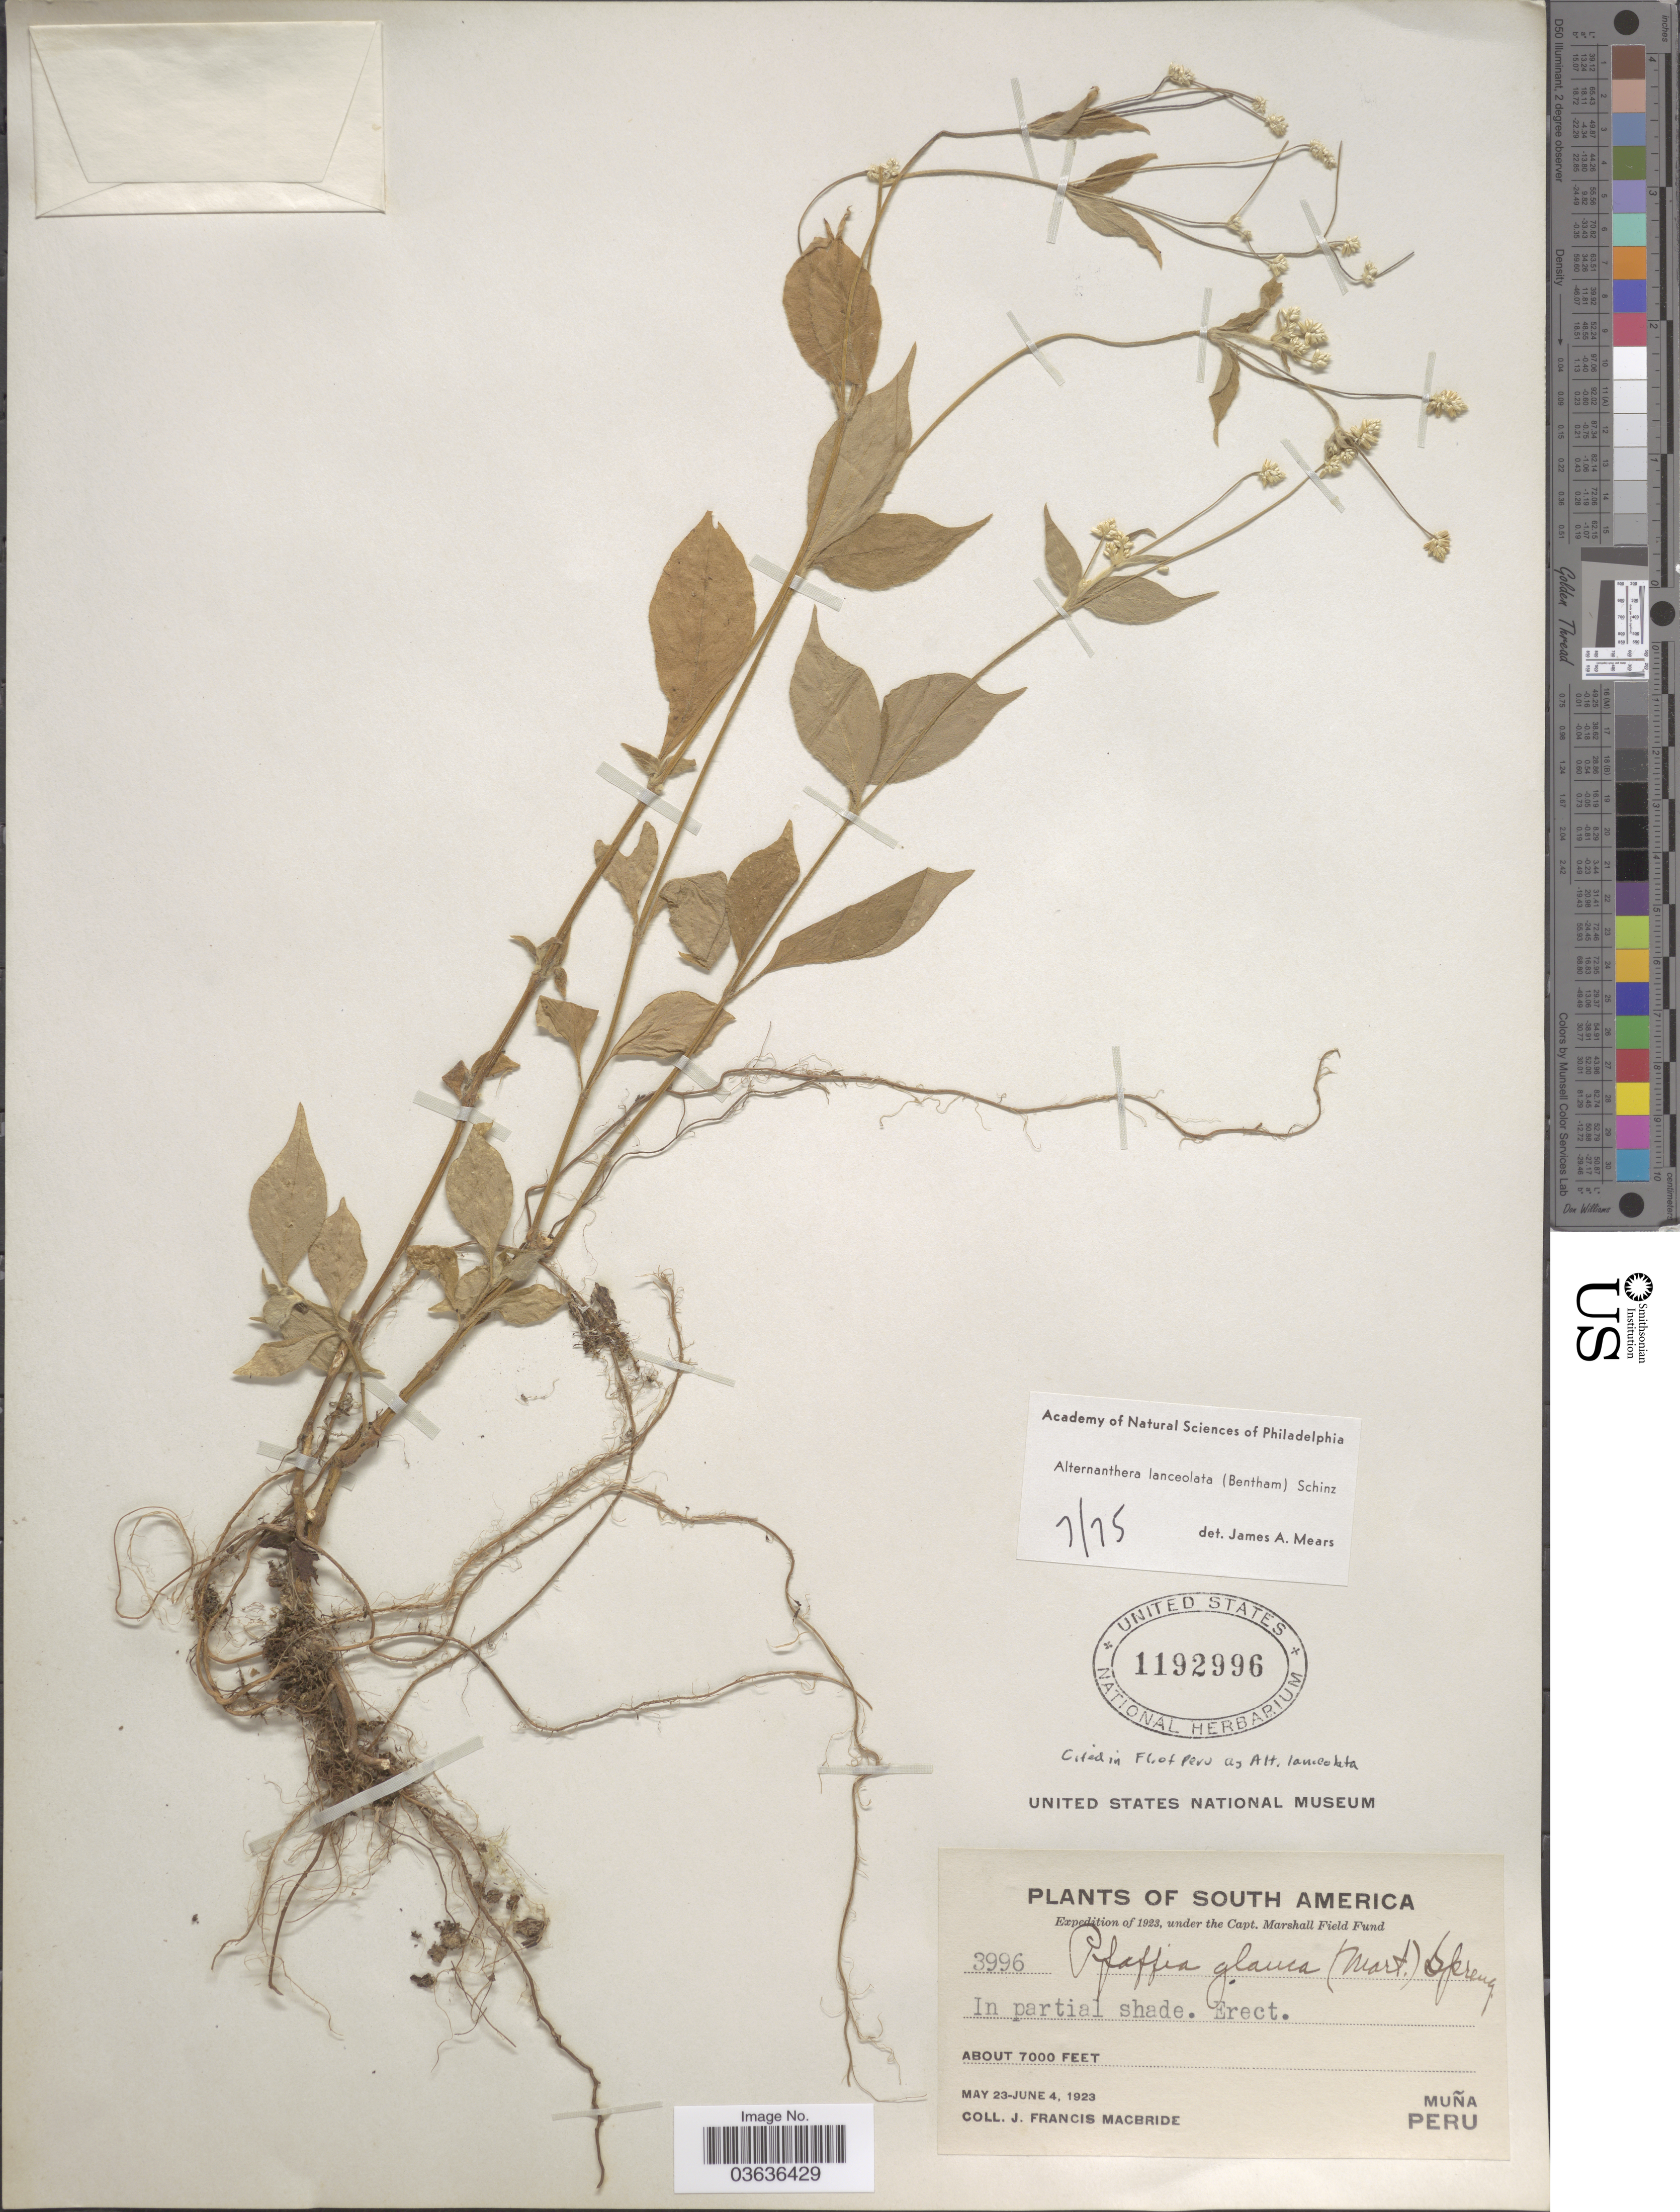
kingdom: Plantae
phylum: Tracheophyta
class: Magnoliopsida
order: Caryophyllales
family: Amaranthaceae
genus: Alternanthera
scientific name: Alternanthera lanceolata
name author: (Benth.) Schinz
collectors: J. F. Macbride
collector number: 3996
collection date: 1923-05-23/1923-06-04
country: Peru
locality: Muña.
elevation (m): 2134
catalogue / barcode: US 1192996